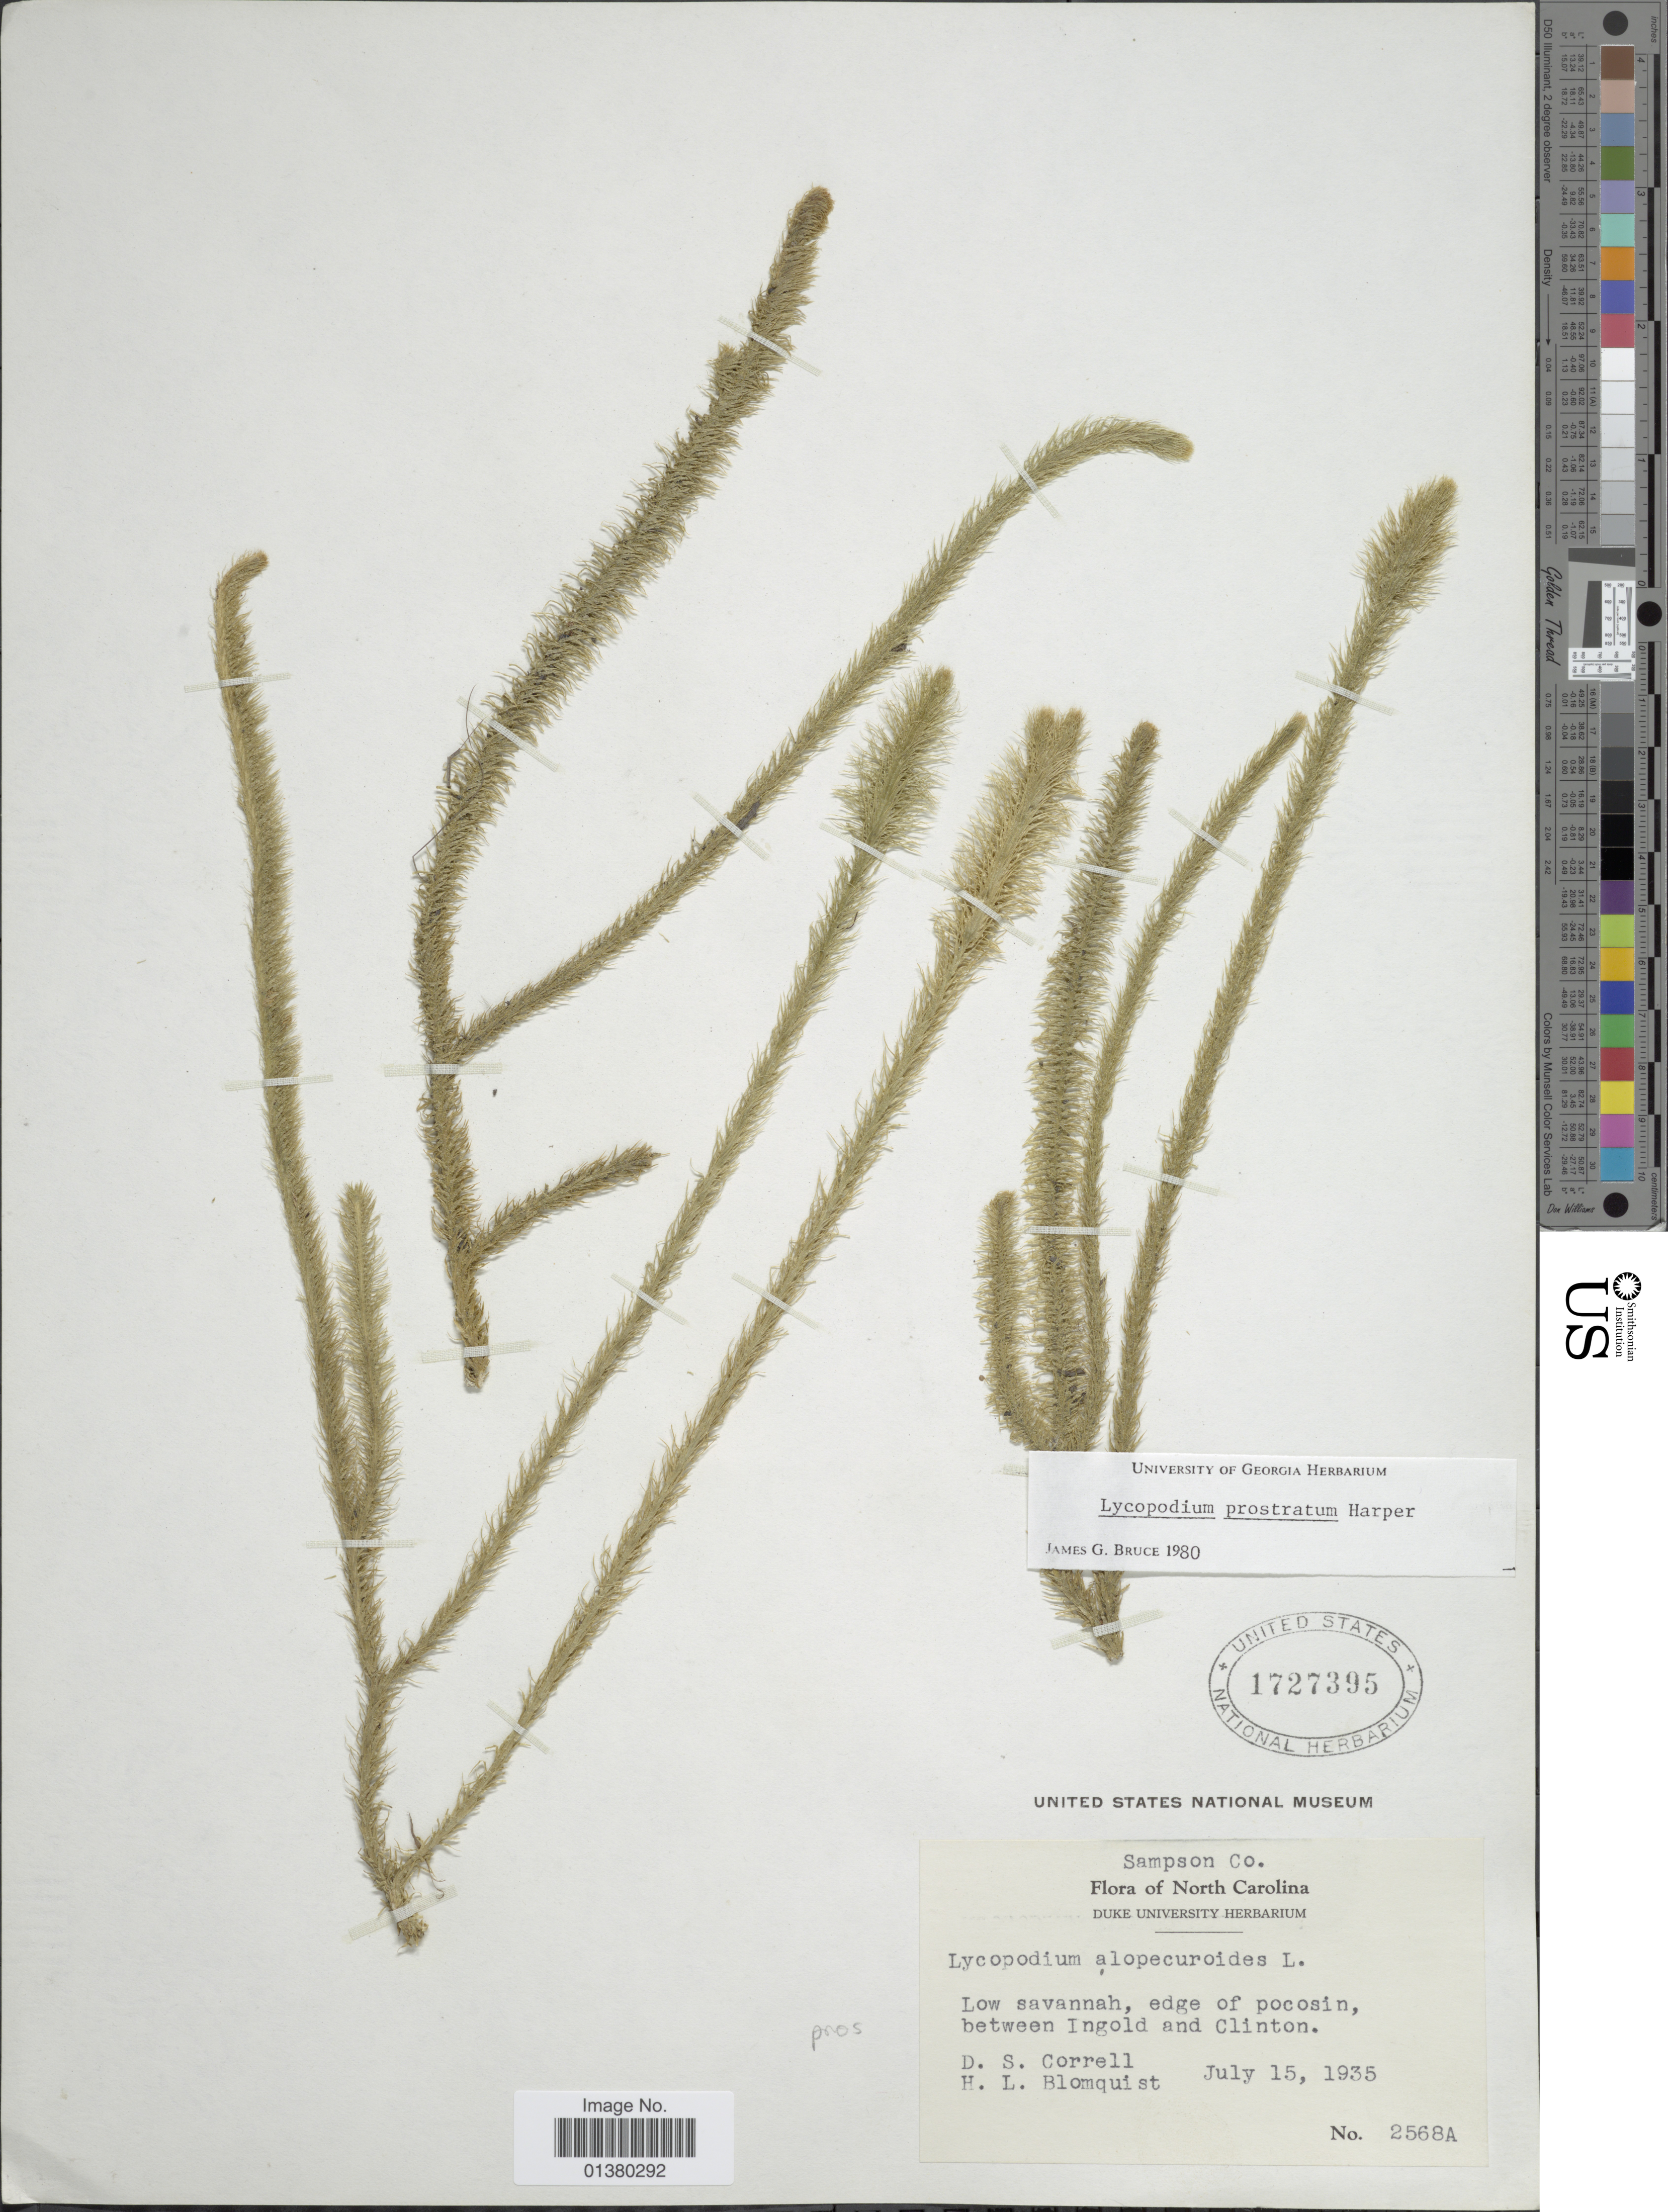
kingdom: Plantae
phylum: Tracheophyta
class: Lycopodiopsida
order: Lycopodiales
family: Lycopodiaceae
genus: Lycopodiella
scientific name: Lycopodiella prostrata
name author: (R.M. Harper) Cranfill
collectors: D. S. Correll & H. Blomquist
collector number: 2568A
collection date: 1935-07-15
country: United States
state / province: North Carolina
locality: Sampson Co, low Savannah, edge of pocosin, between Ingold and Clinton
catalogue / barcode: US 1727395